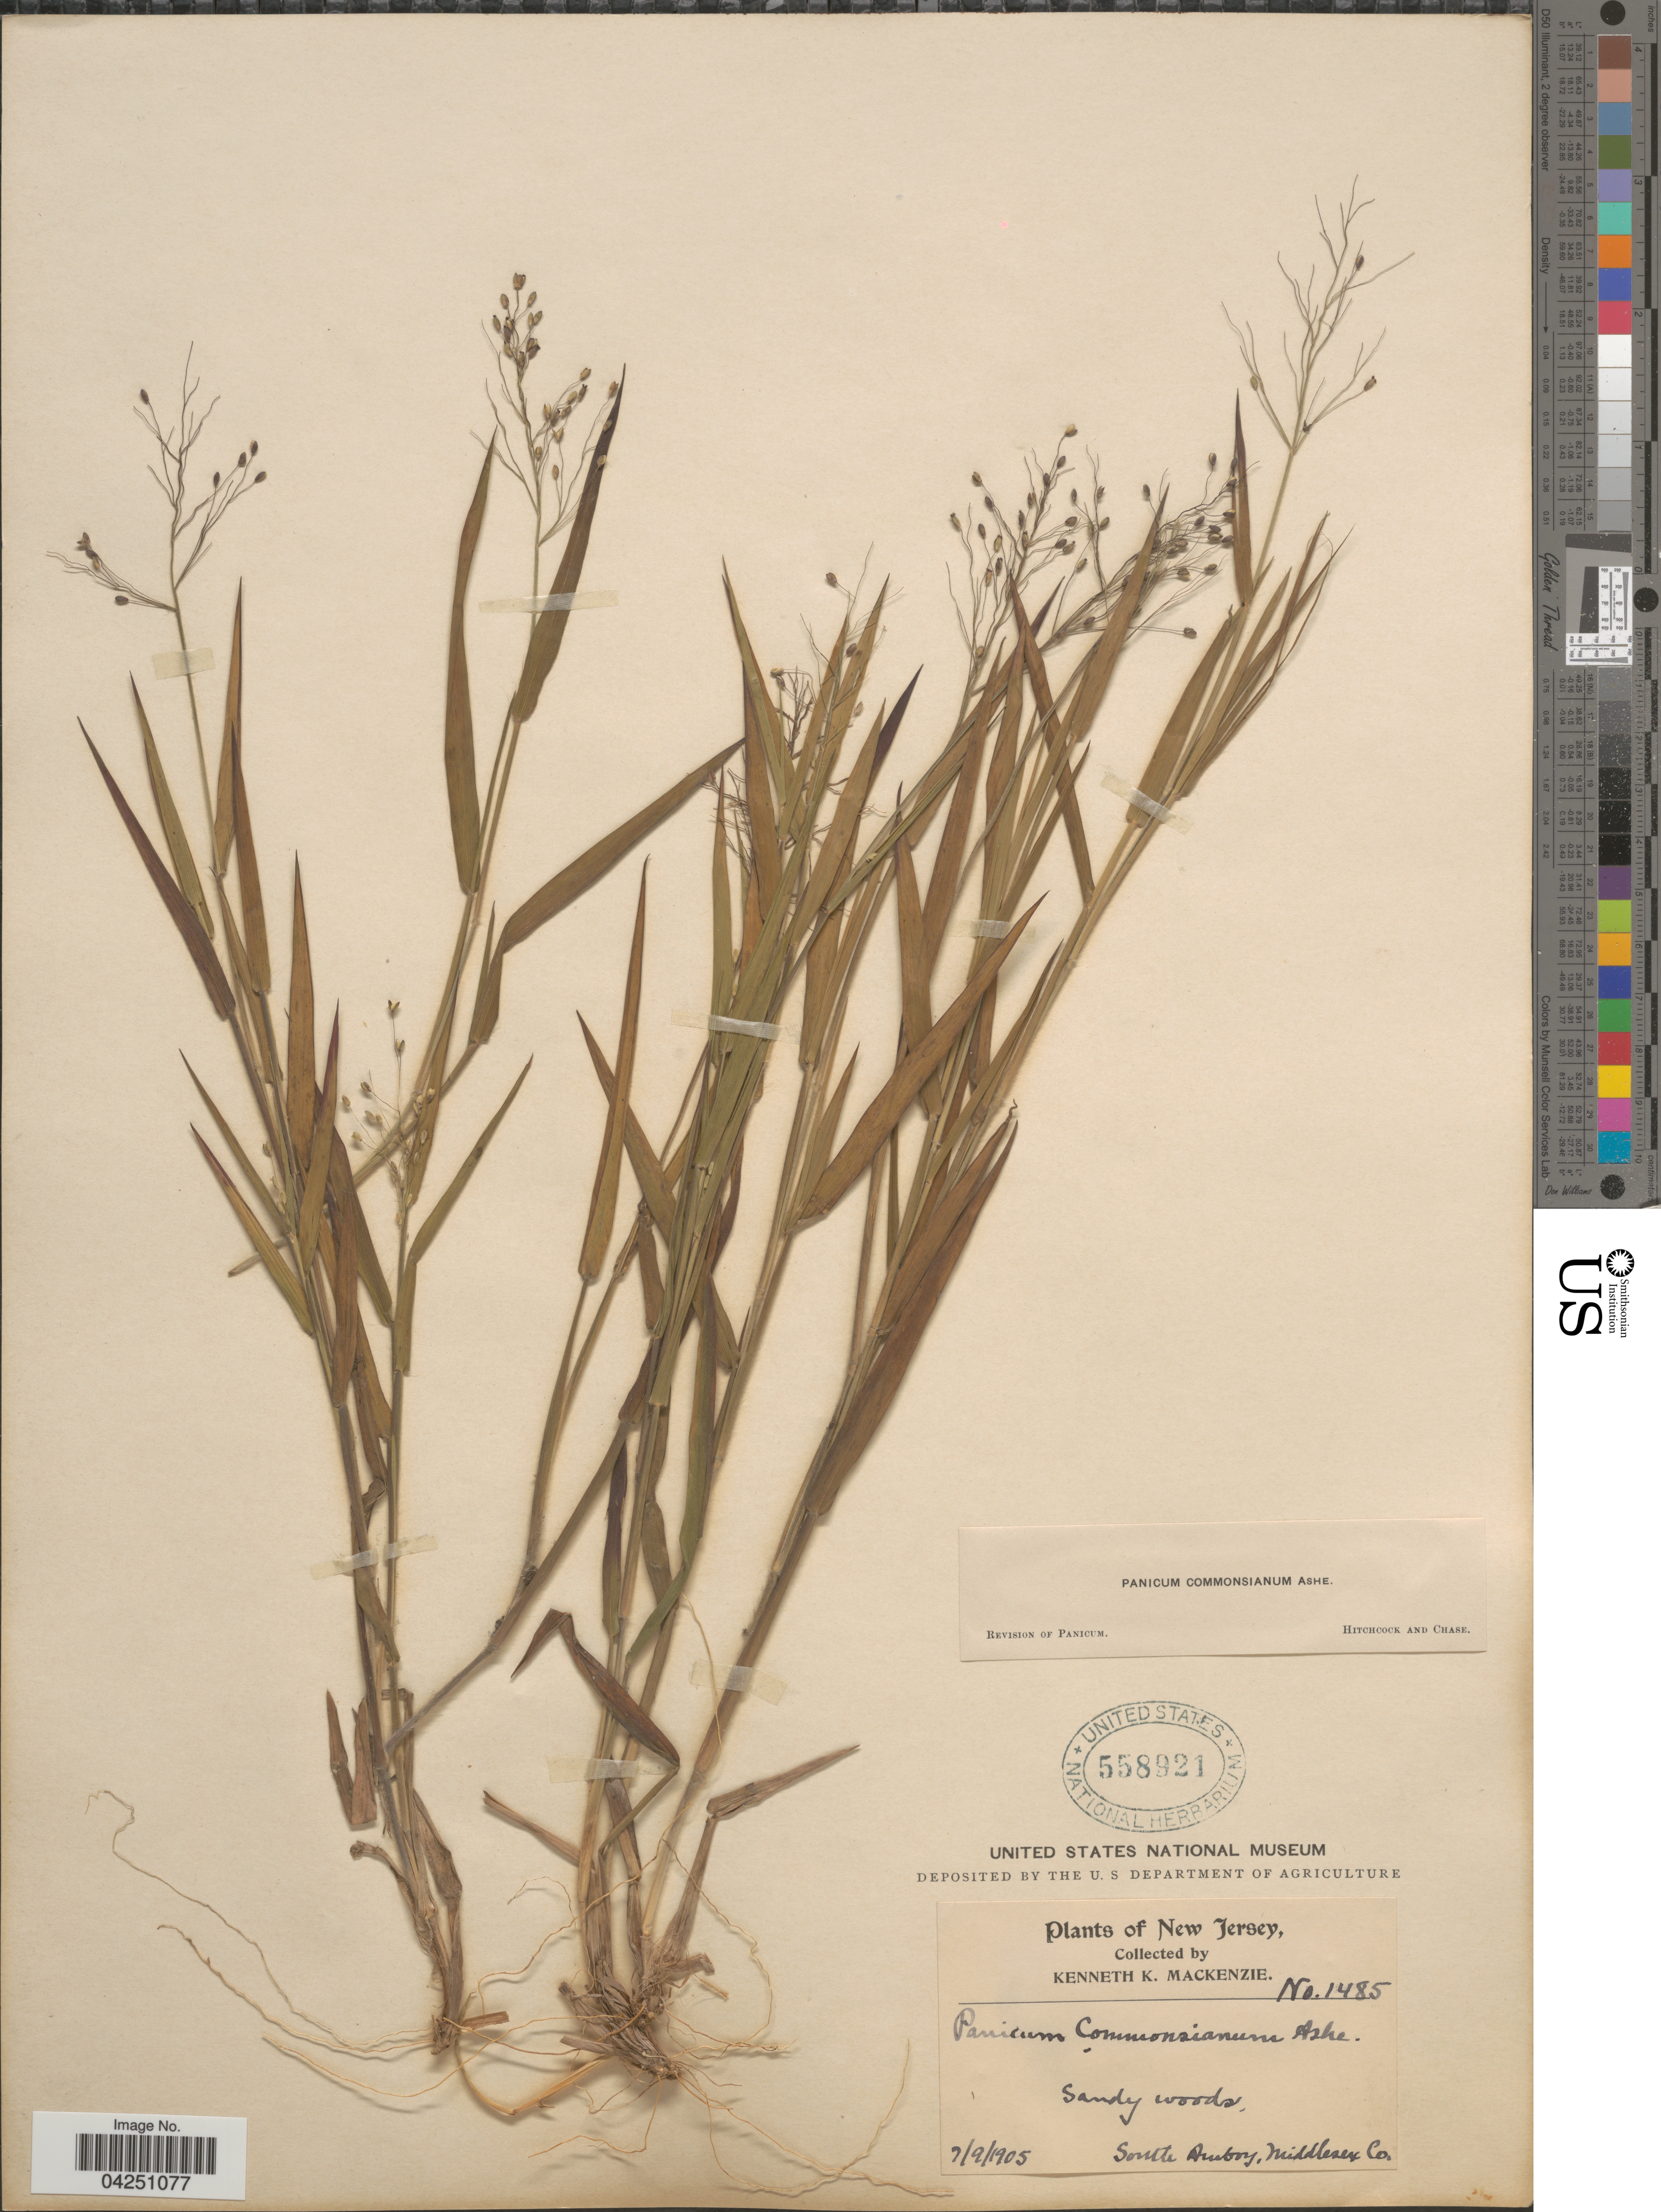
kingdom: Plantae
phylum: Tracheophyta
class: Liliopsida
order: Poales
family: Poaceae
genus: Dichanthelium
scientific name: Dichanthelium acuminatum var. acuminatum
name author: (Sw.) Gould & C.A. Clark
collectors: K. K. Mackenzie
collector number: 1485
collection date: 1905-07-09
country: United States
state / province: New Jersey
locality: South Amboy, Middlesex Co.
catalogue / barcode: US 558921